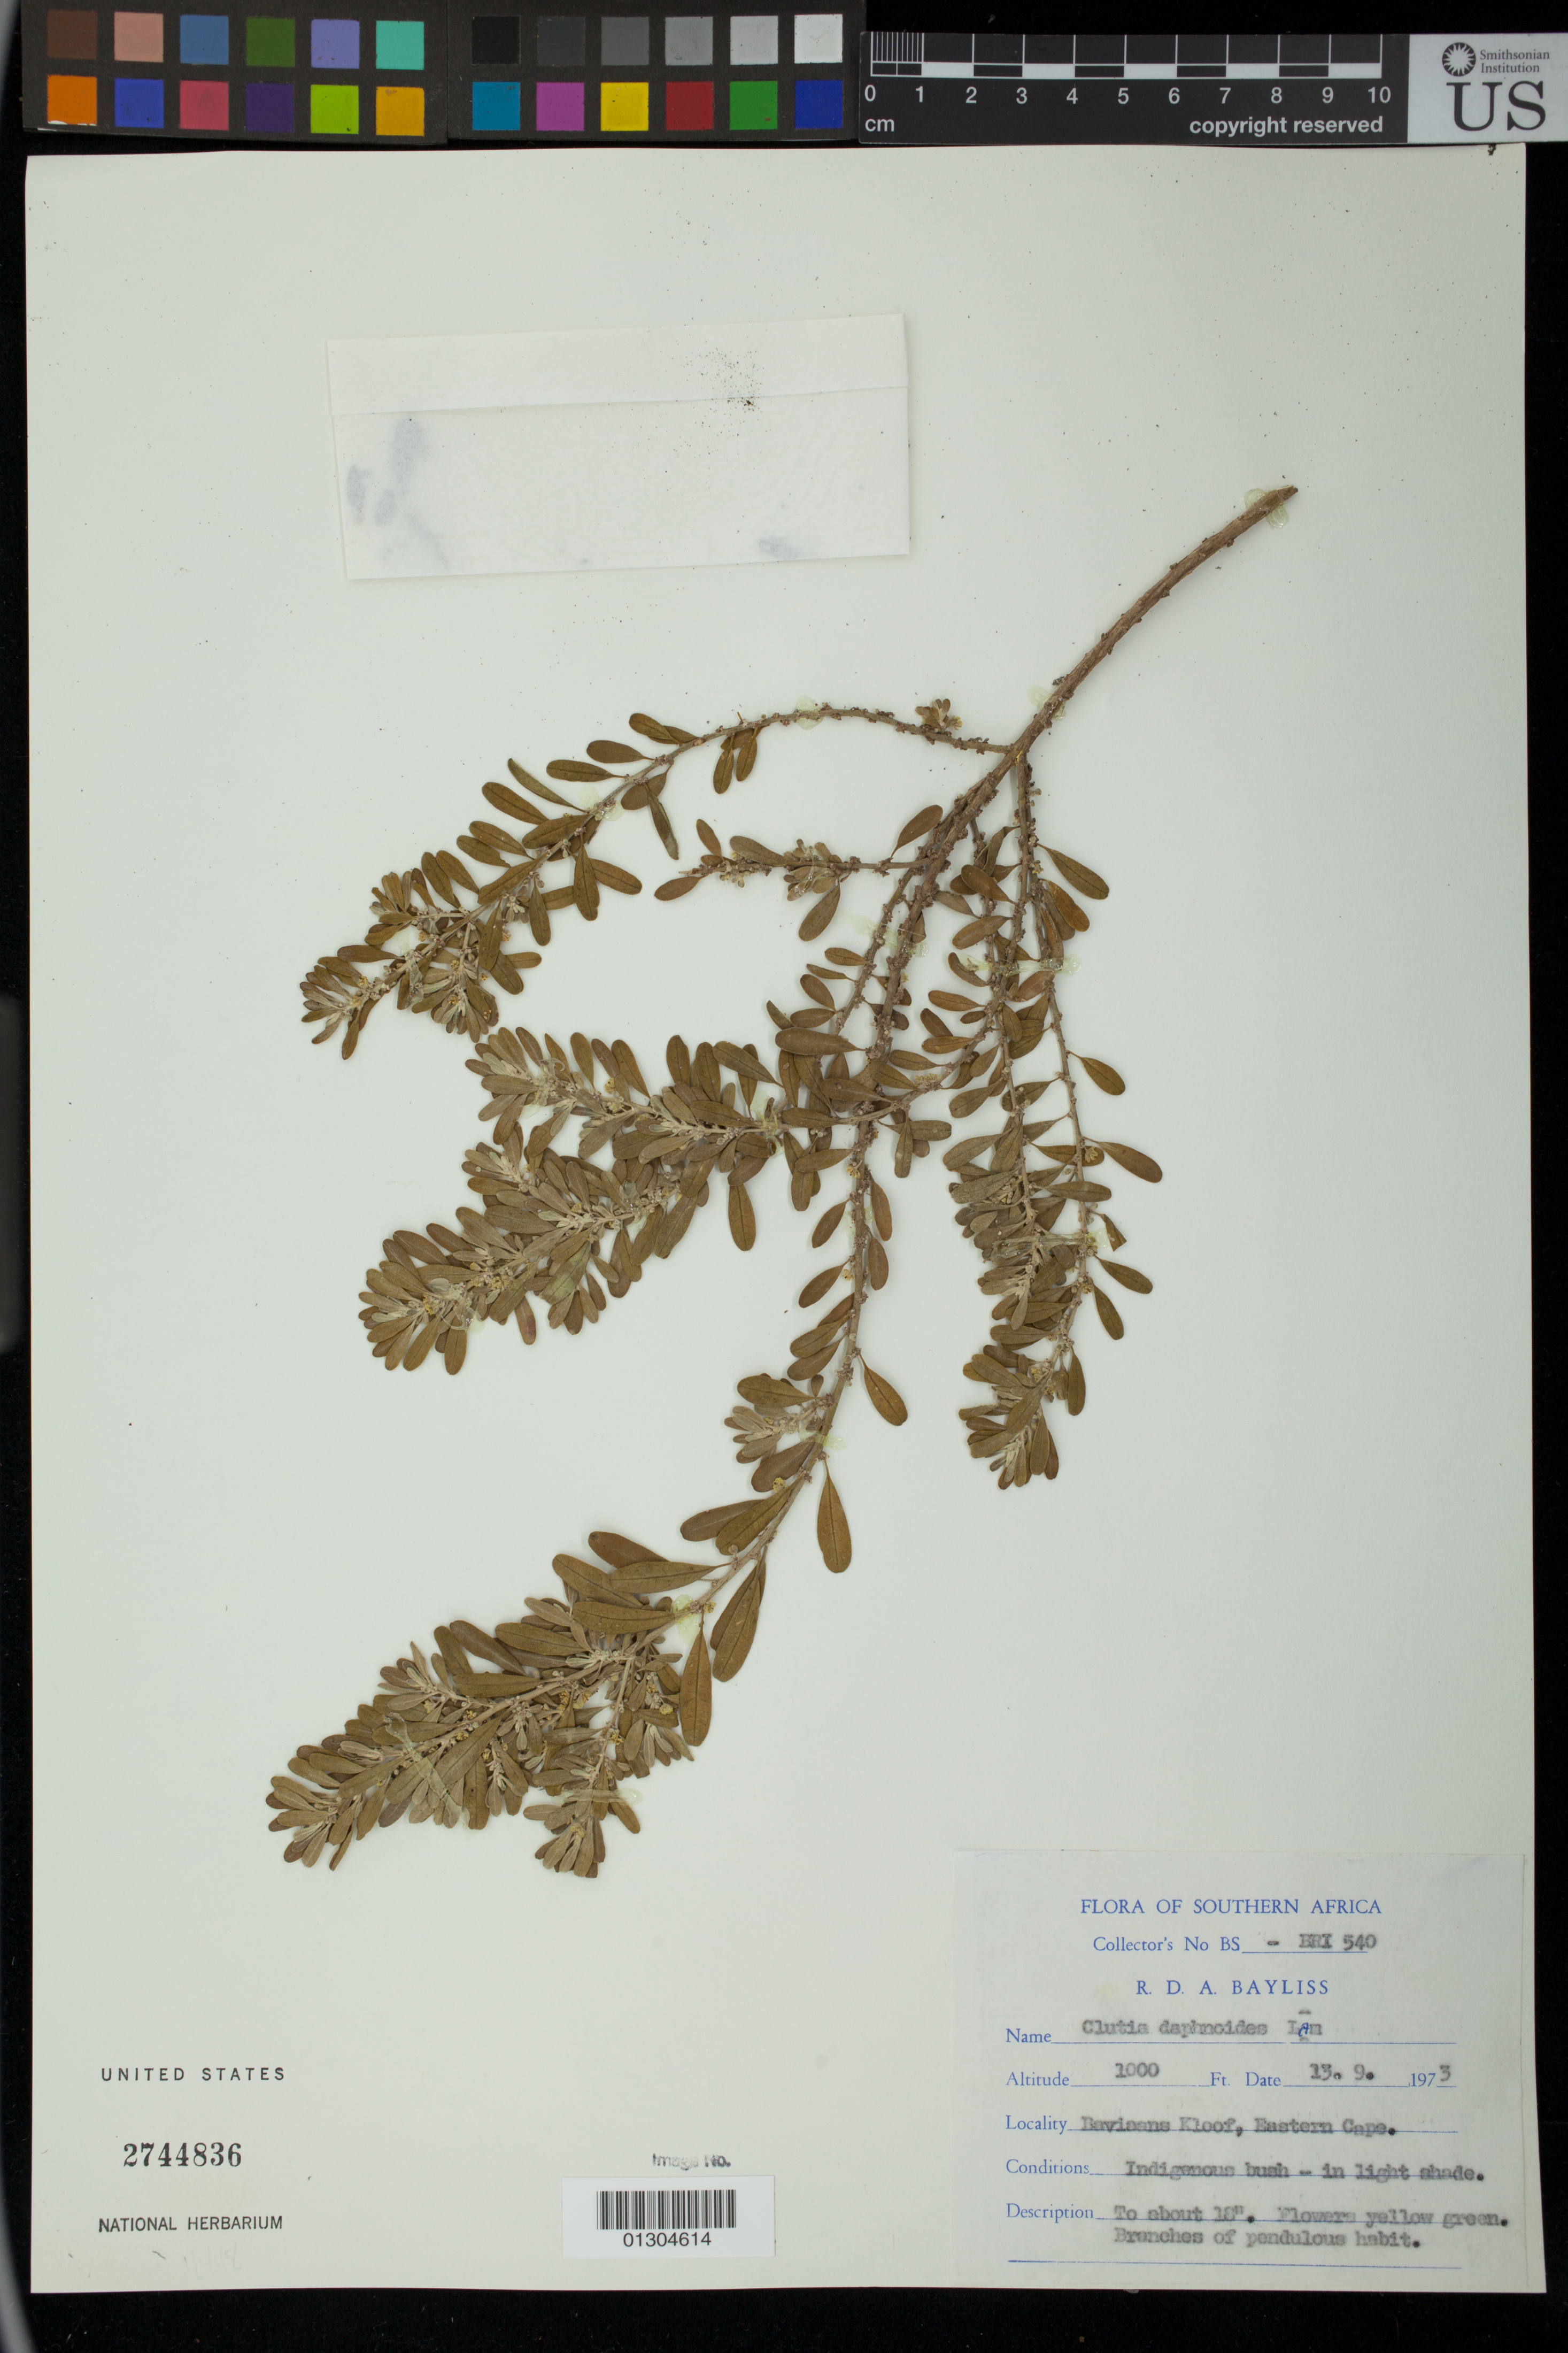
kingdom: Plantae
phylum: Tracheophyta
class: Magnoliopsida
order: Malpighiales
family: Peraceae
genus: Clutia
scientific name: Clutia brevifolia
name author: Sond.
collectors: R. D. Bayliss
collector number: BRI 540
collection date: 1973-09-13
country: South Africa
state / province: Eastern Cape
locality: Baviaans Kloof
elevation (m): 305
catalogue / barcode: US 2744836